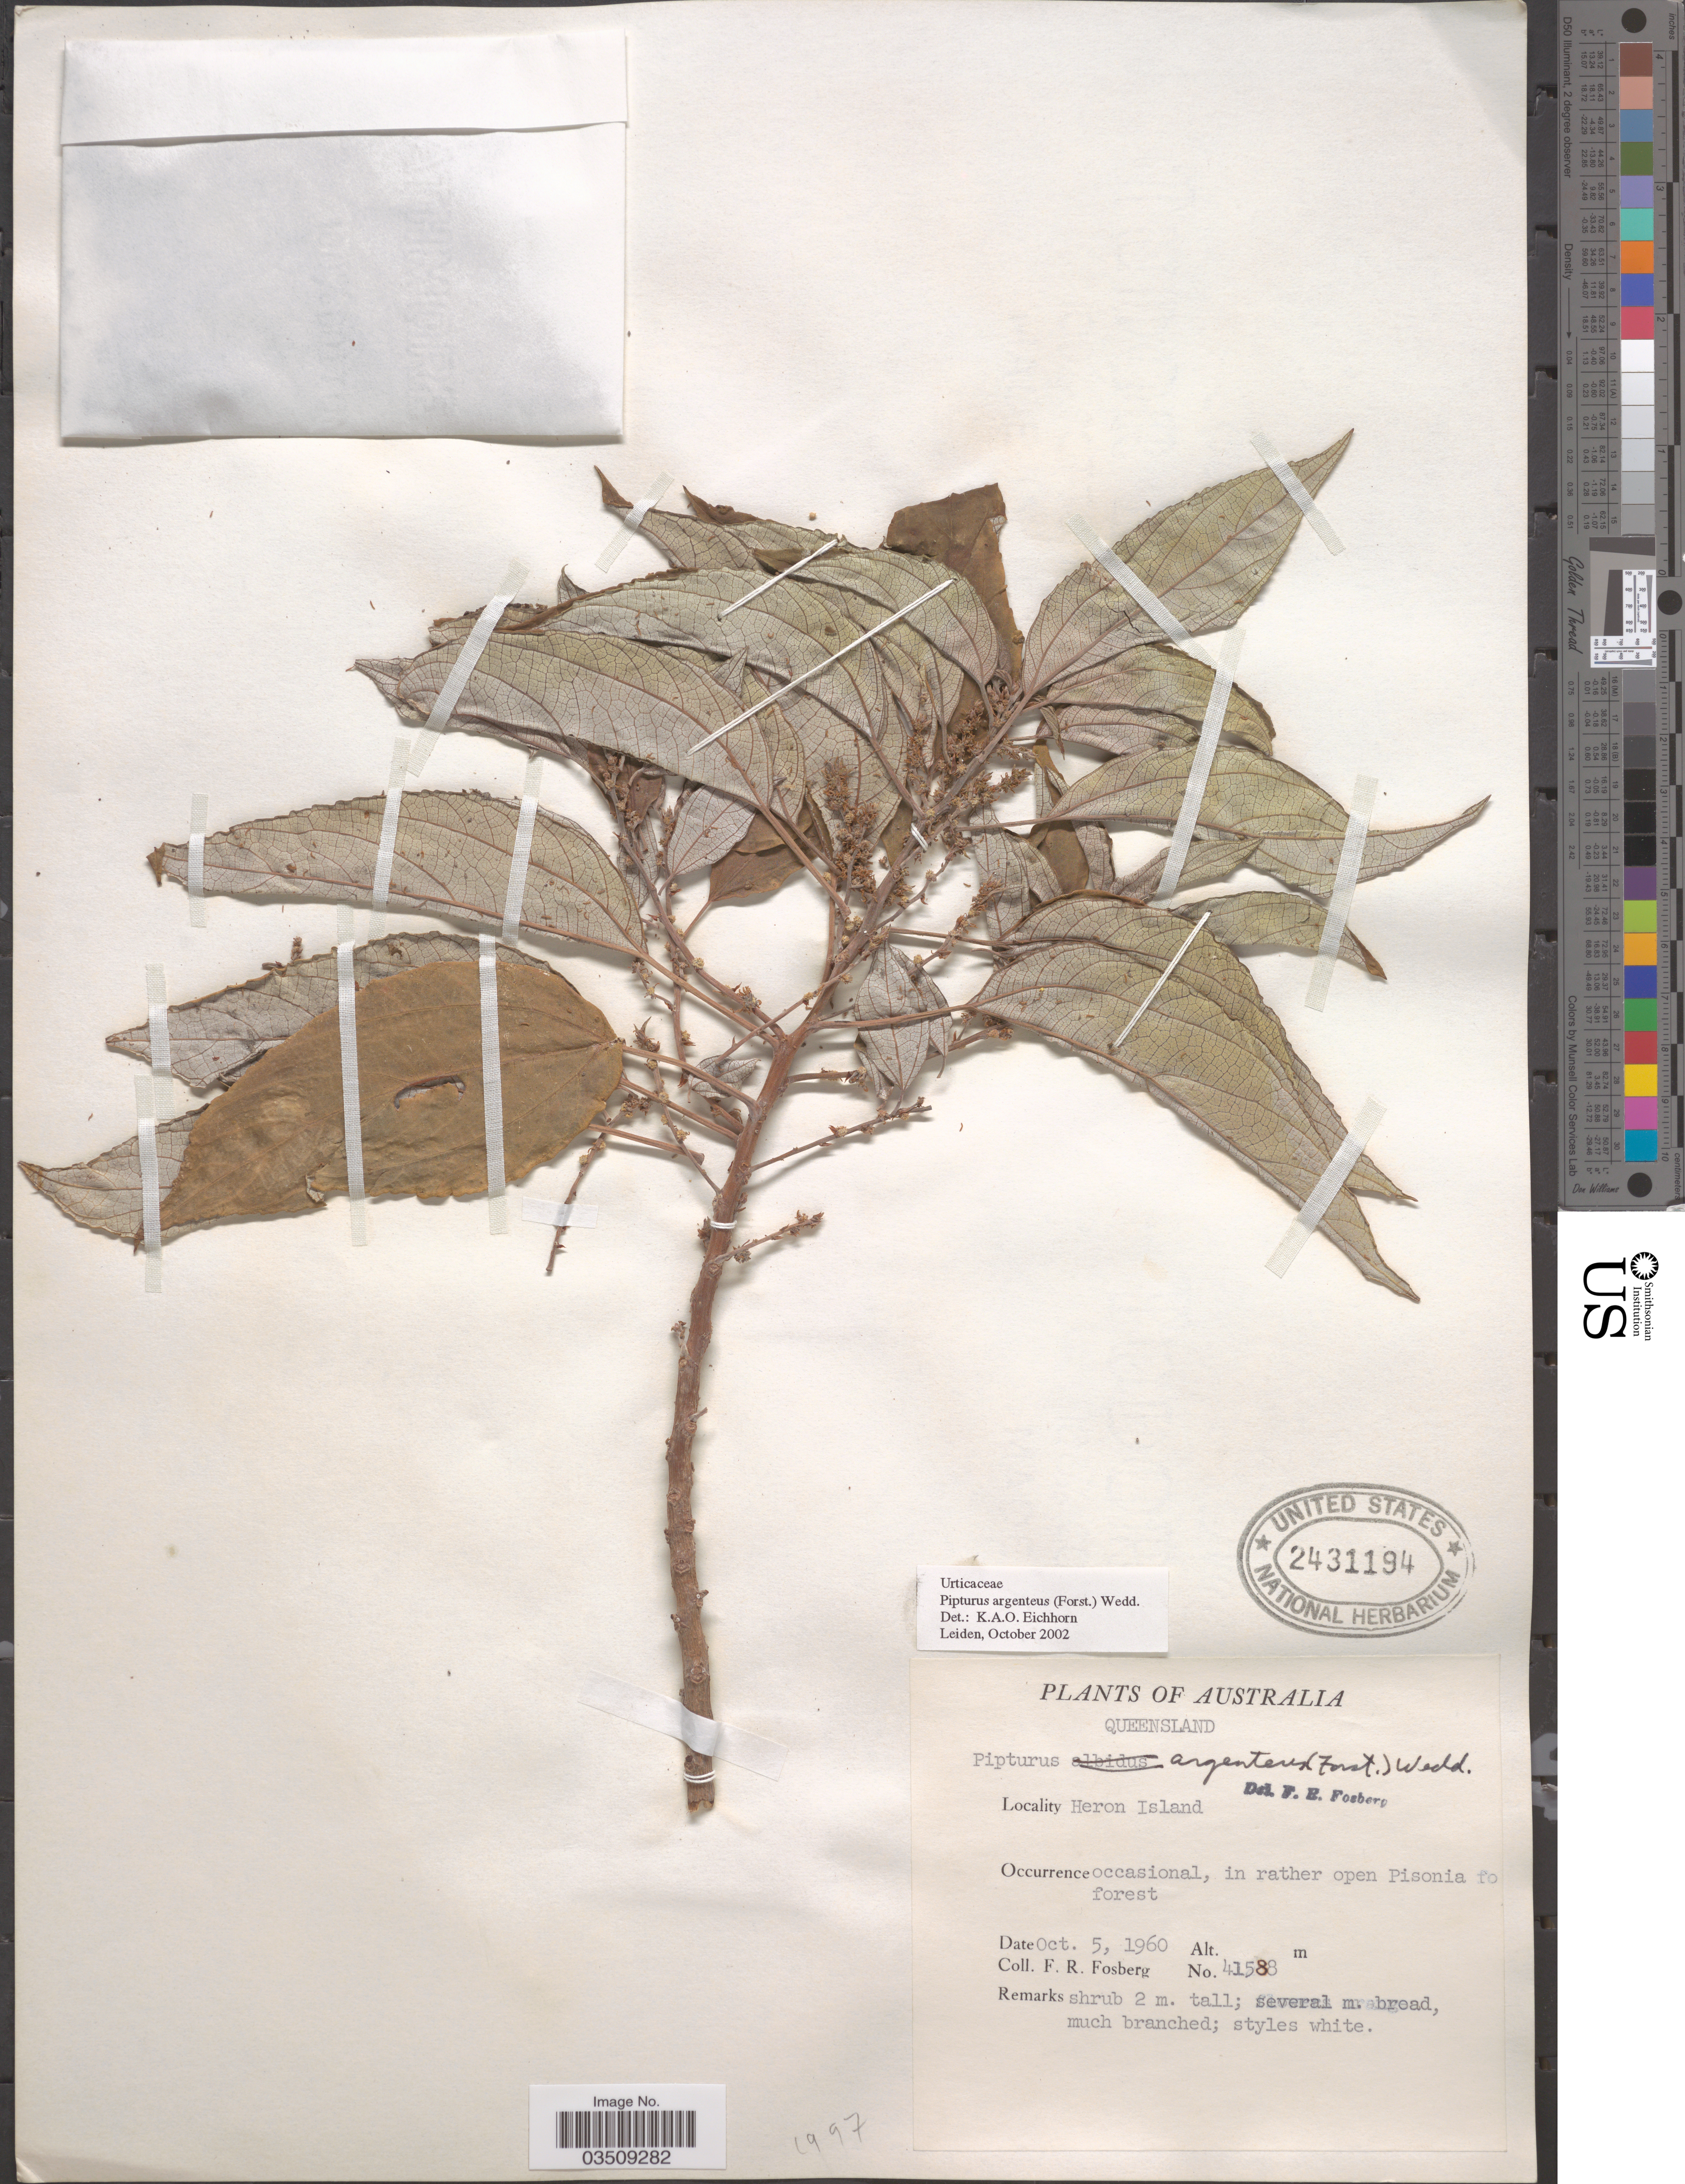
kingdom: Plantae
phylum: Tracheophyta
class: Magnoliopsida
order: Rosales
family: Urticaceae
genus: Pipturus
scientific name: Pipturus argenteus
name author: (G. Forst.) Wedd.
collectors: F. R. Fosberg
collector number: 41588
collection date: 1960-10-05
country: Australia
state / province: Queensland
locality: Heron Island.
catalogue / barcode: US 2431194